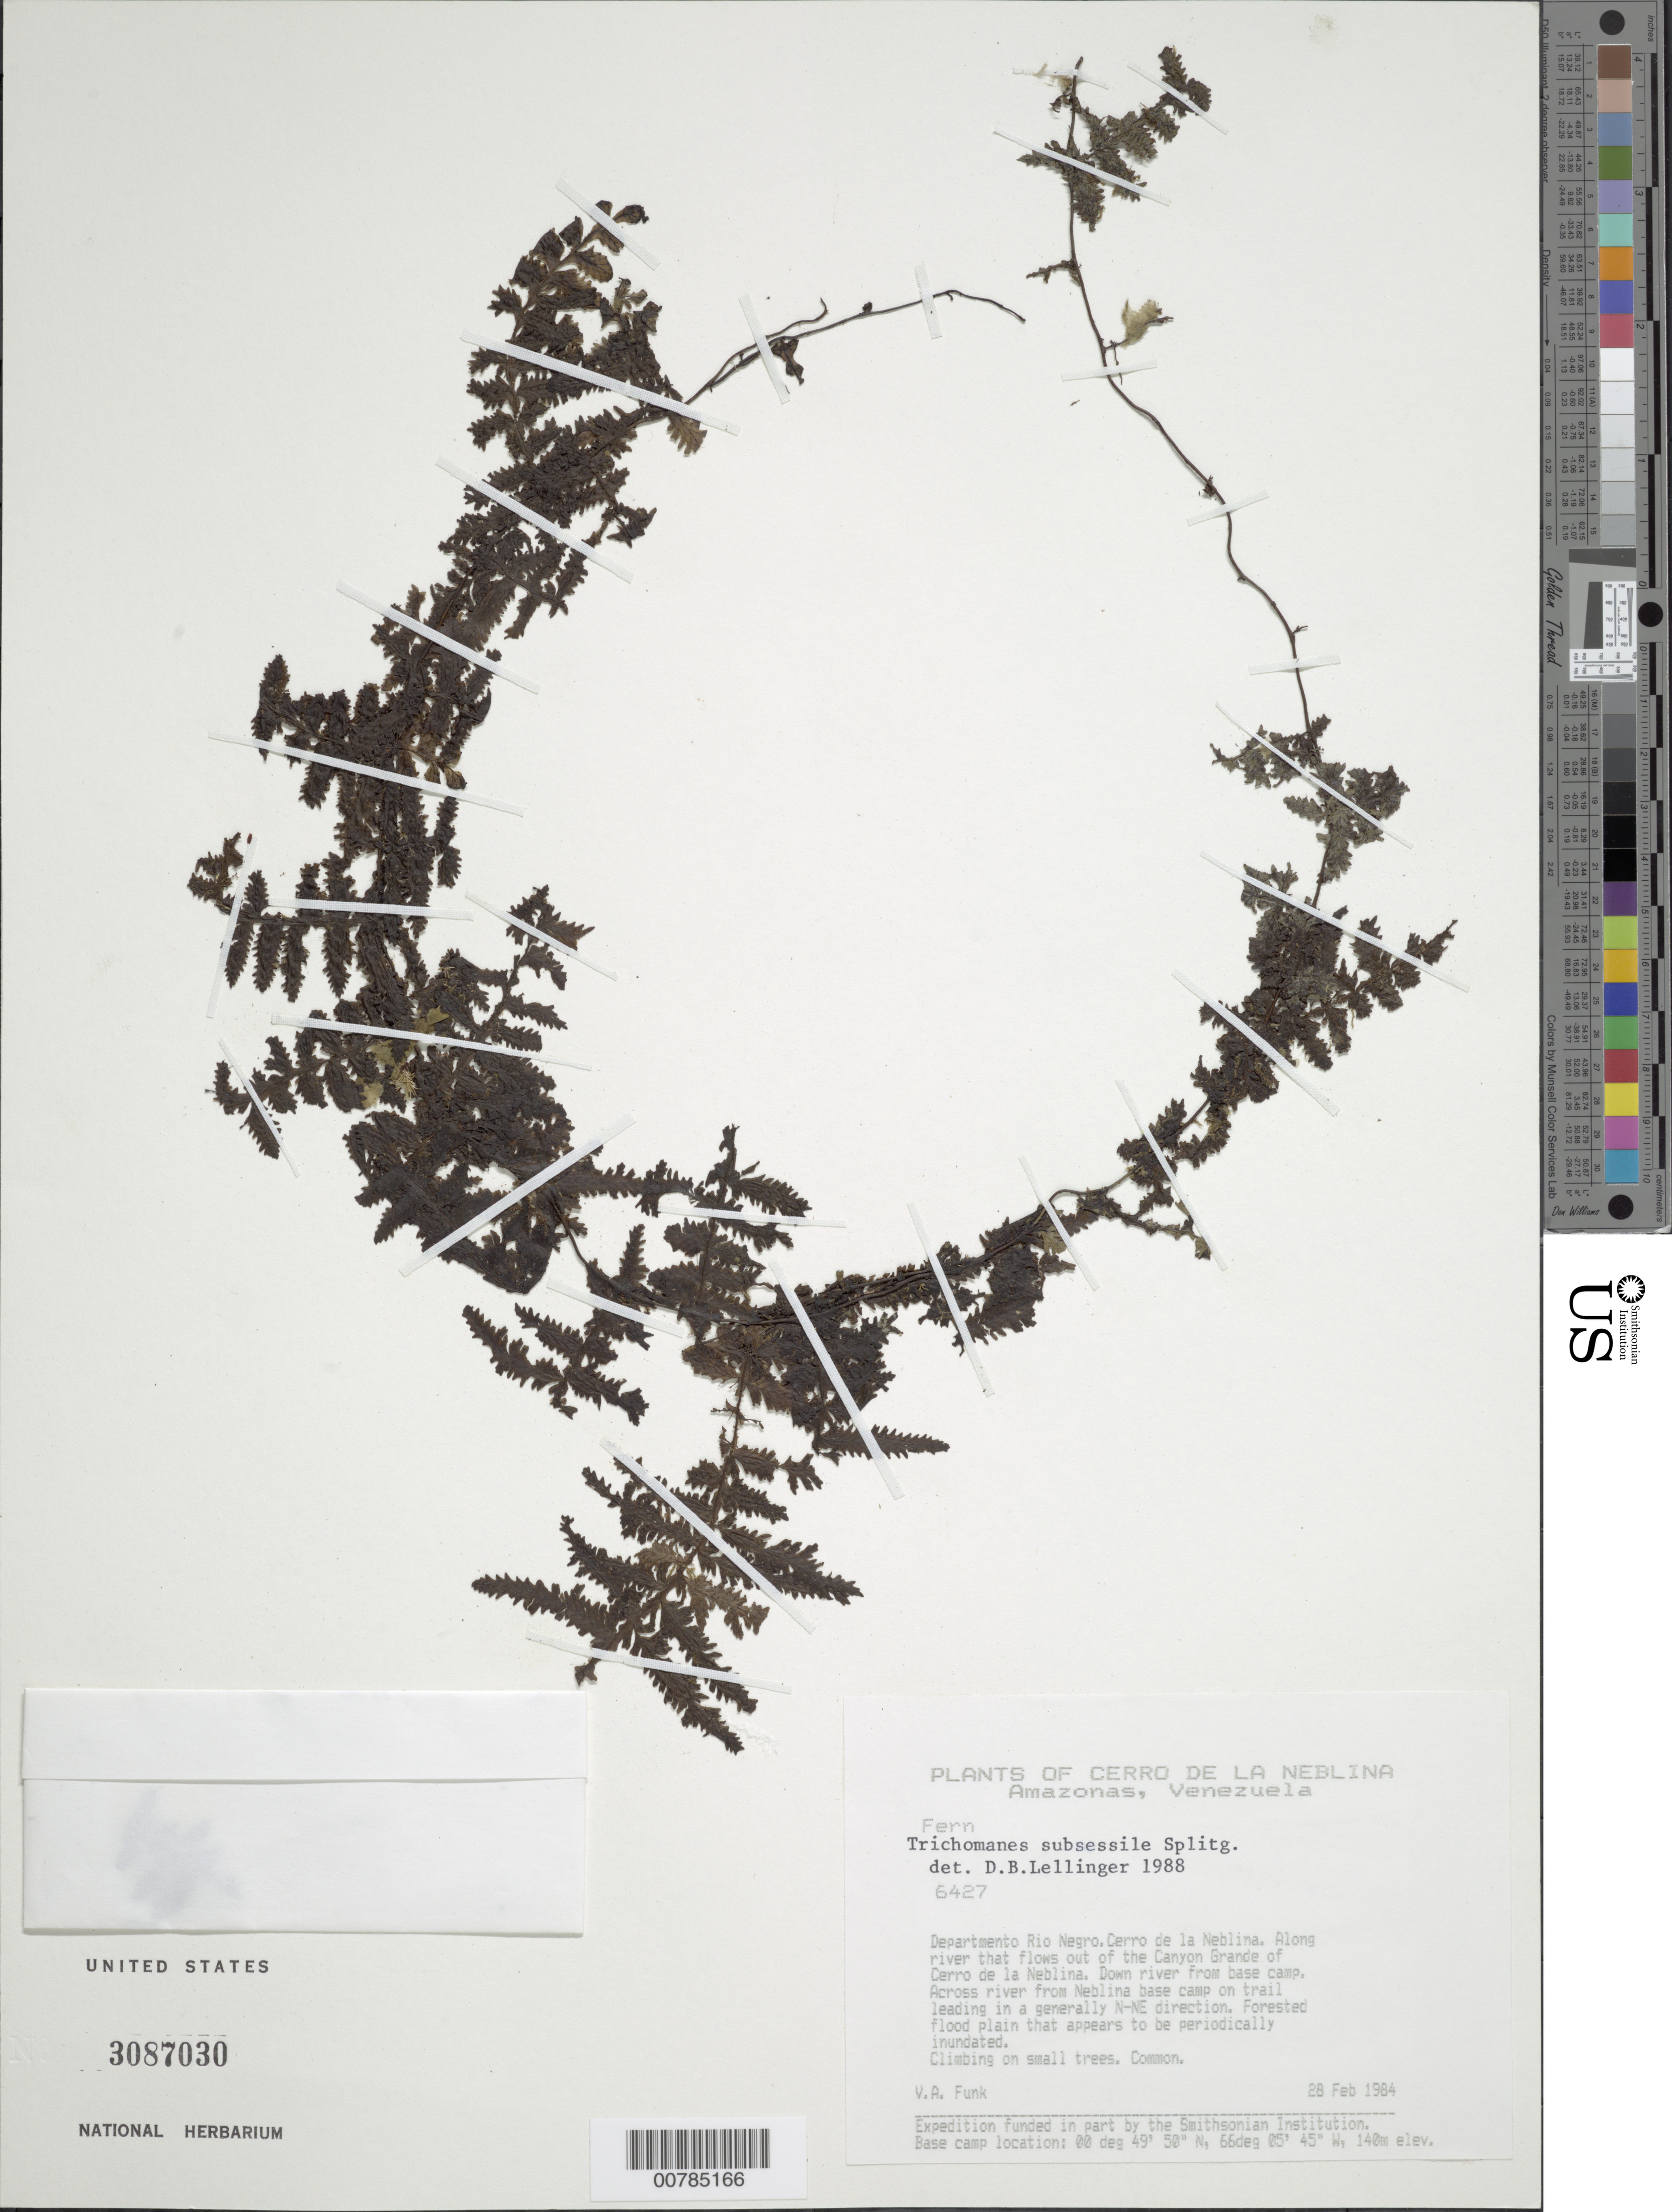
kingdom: Plantae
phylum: Tracheophyta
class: Polypodiopsida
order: Hymenophyllales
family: Hymenophyllaceae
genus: Trichomanes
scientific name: Trichomanes pedicellatum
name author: Desv.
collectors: V. Funk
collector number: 6427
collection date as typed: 28-Feb-84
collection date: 1984-02-28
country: Venezuela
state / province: Amazonas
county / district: Río Negro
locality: Cerro de la Neblina, Canyon Grande, down river from base camp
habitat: Forested flood plain that appears to be periodically inundated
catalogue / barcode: US 3087030